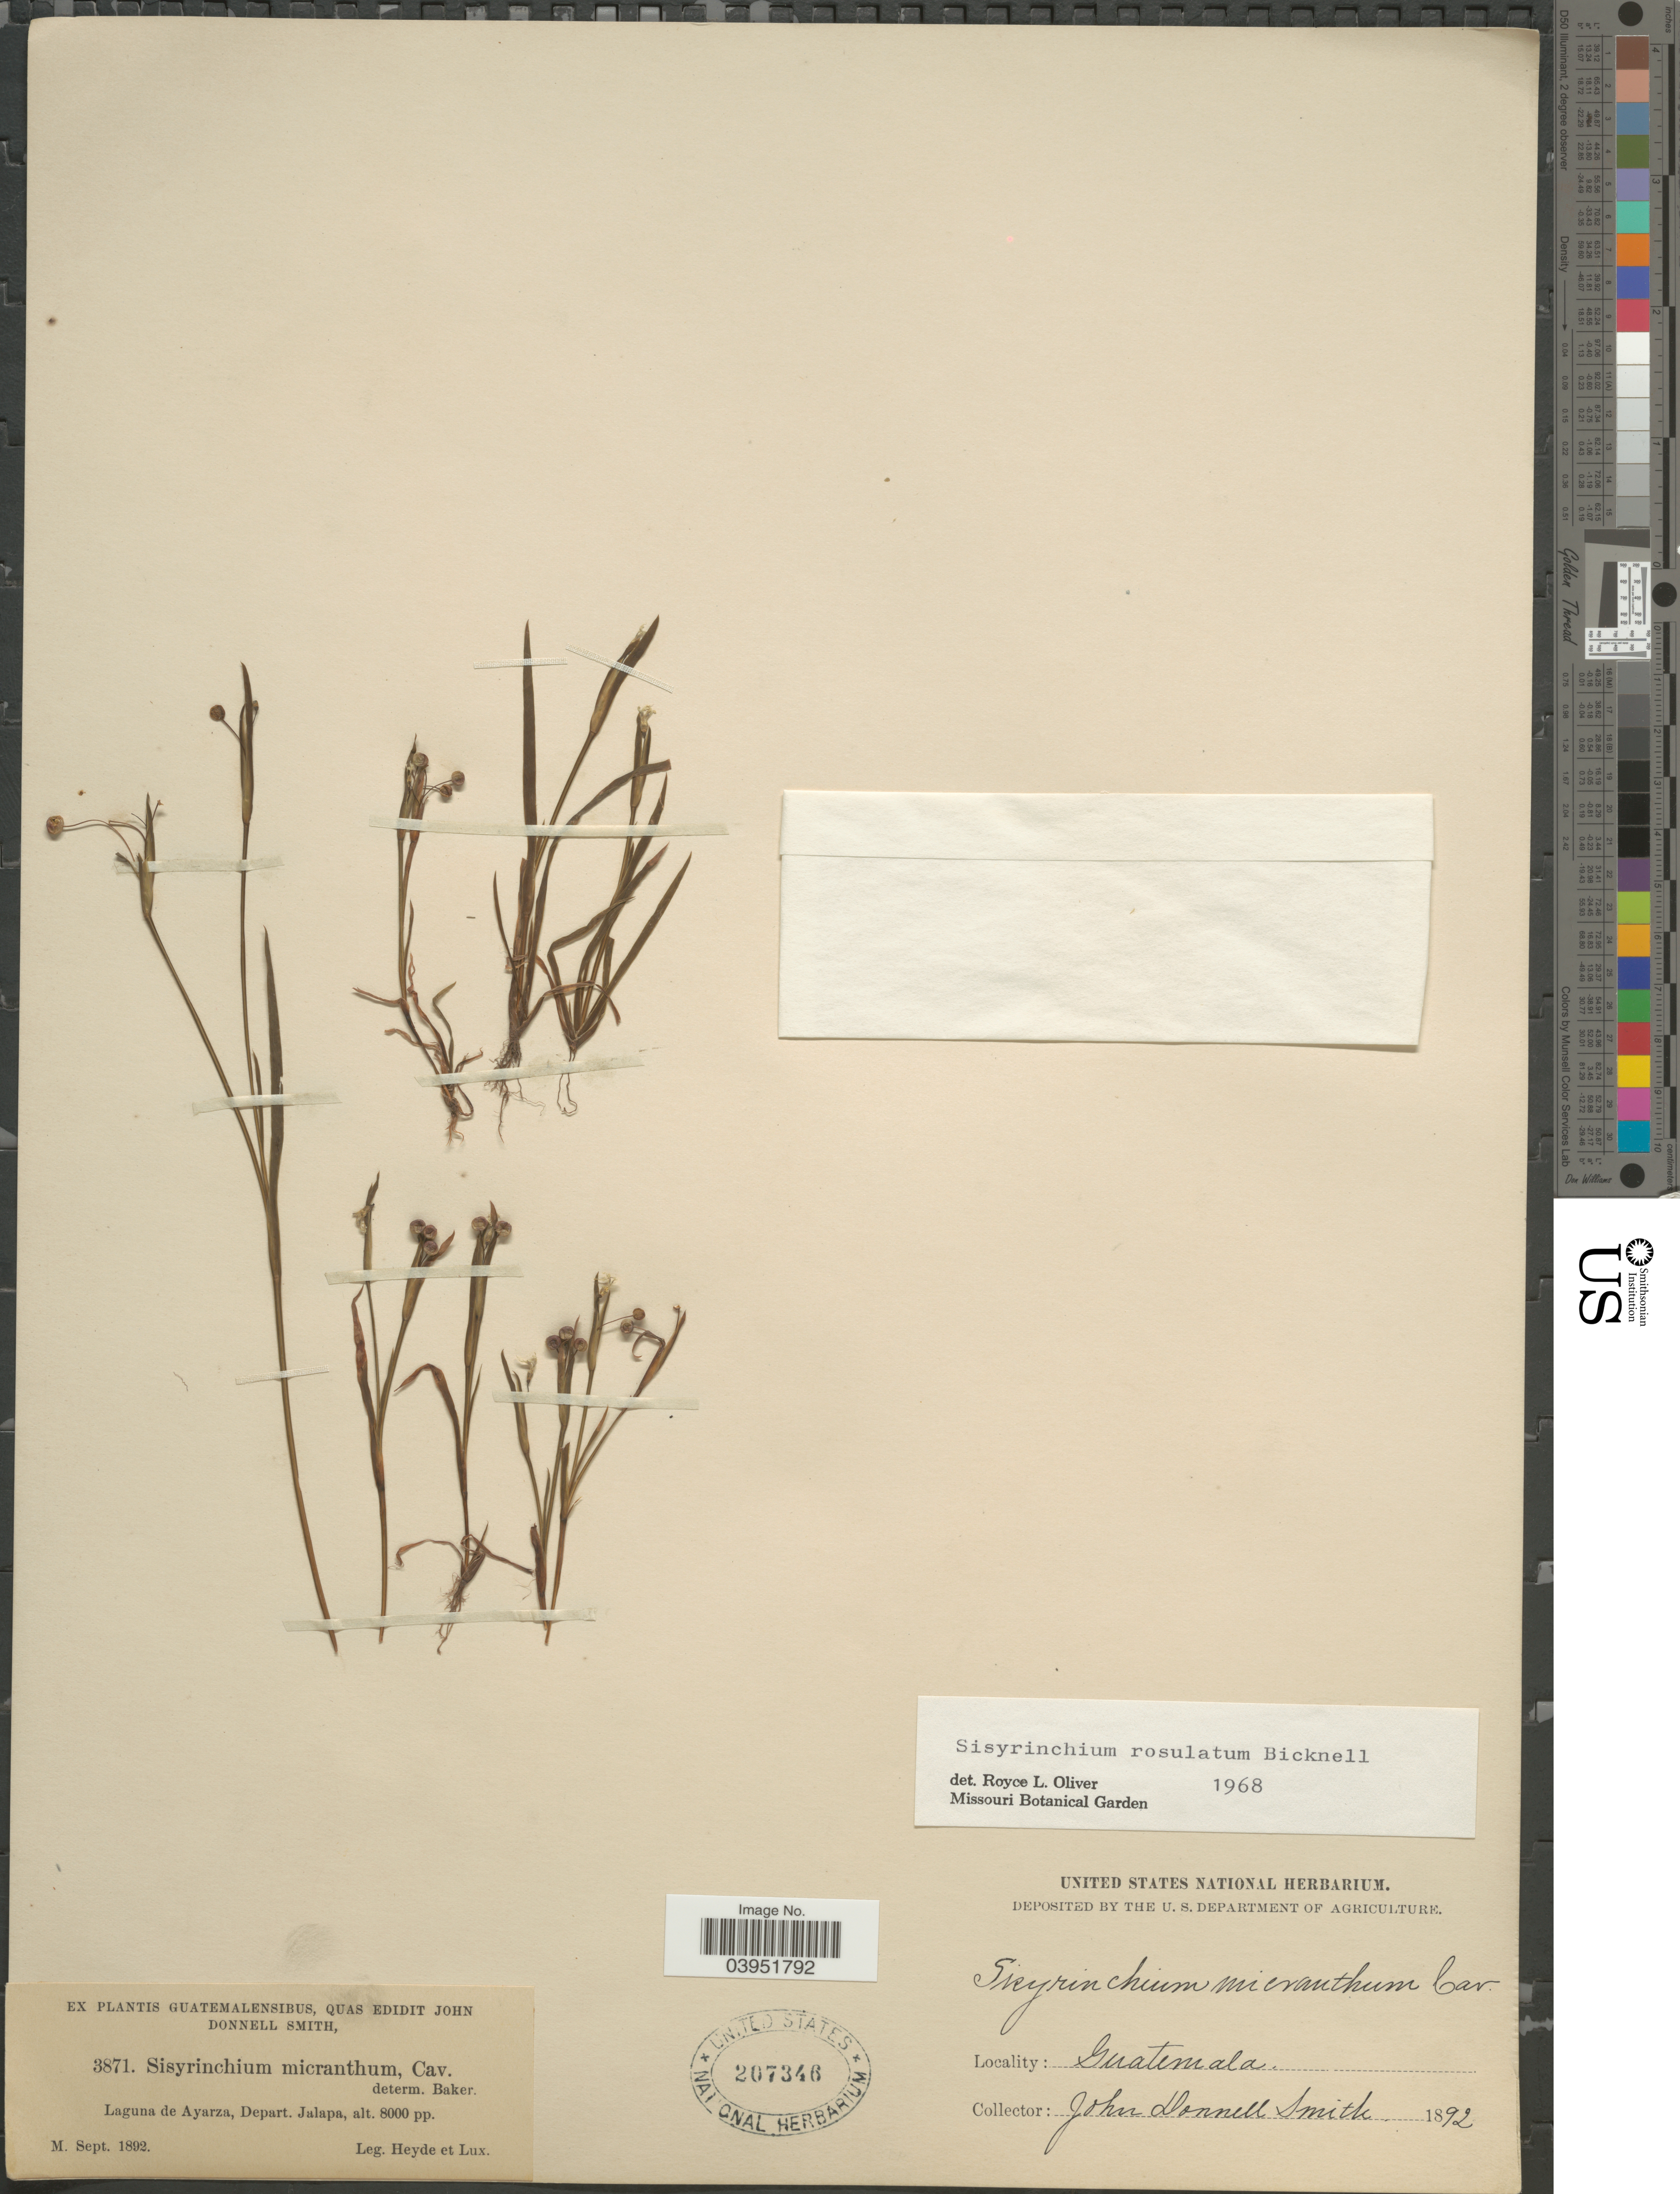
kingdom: Plantae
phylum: Tracheophyta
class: Liliopsida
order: Asparagales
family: Iridaceae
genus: Sisyrinchium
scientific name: Sisyrinchium rosulatum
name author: E.P. Bicknell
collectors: Heyde, Lux & J. Donnell Smith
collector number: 3871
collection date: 1892-09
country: Guatemala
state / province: Jalapa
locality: Laguna de Ayarza, Depart. Jalapa.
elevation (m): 2438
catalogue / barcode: US 207346